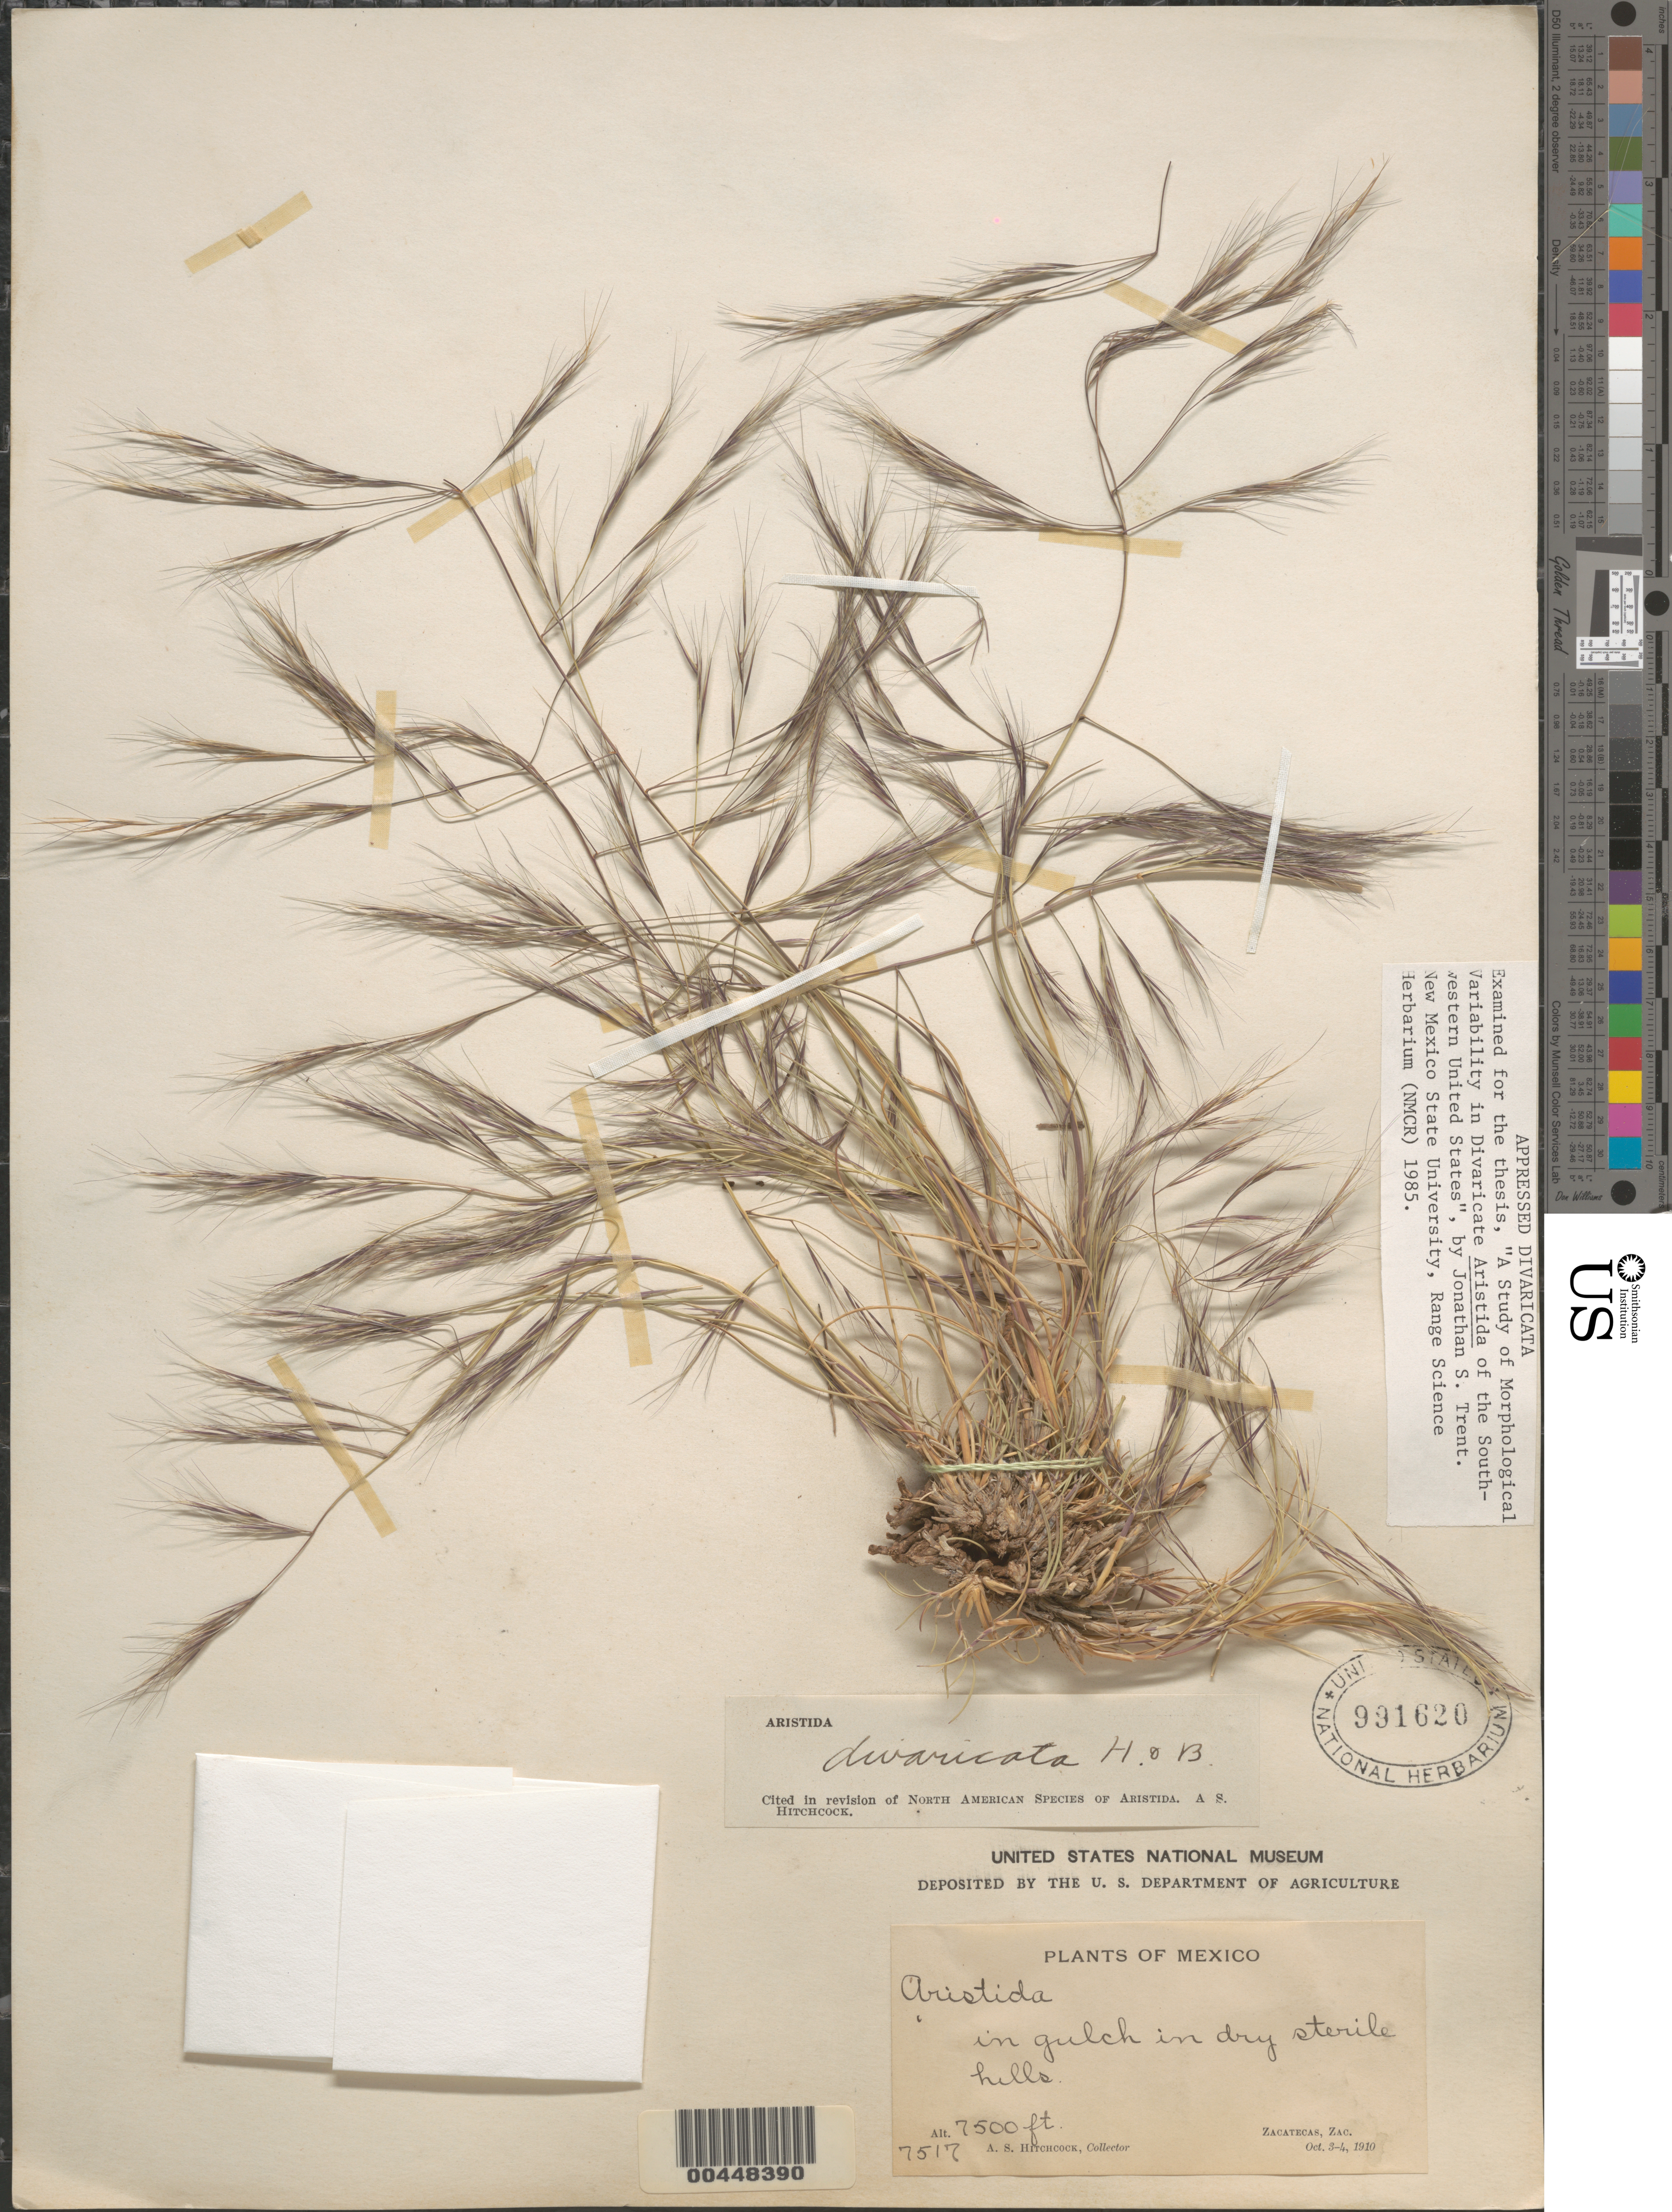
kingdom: Plantae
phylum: Tracheophyta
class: Liliopsida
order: Poales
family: Poaceae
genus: Aristida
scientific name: Aristida divaricata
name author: Humb. & Bonpl. ex Willd.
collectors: A. S. Hitchcock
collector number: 7517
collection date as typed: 3 Oct 1910 to 4 Oct 1910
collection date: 1910-10-03/1910-10-04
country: Mexico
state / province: Zacatecas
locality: Zacatecas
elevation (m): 2286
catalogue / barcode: US 991620